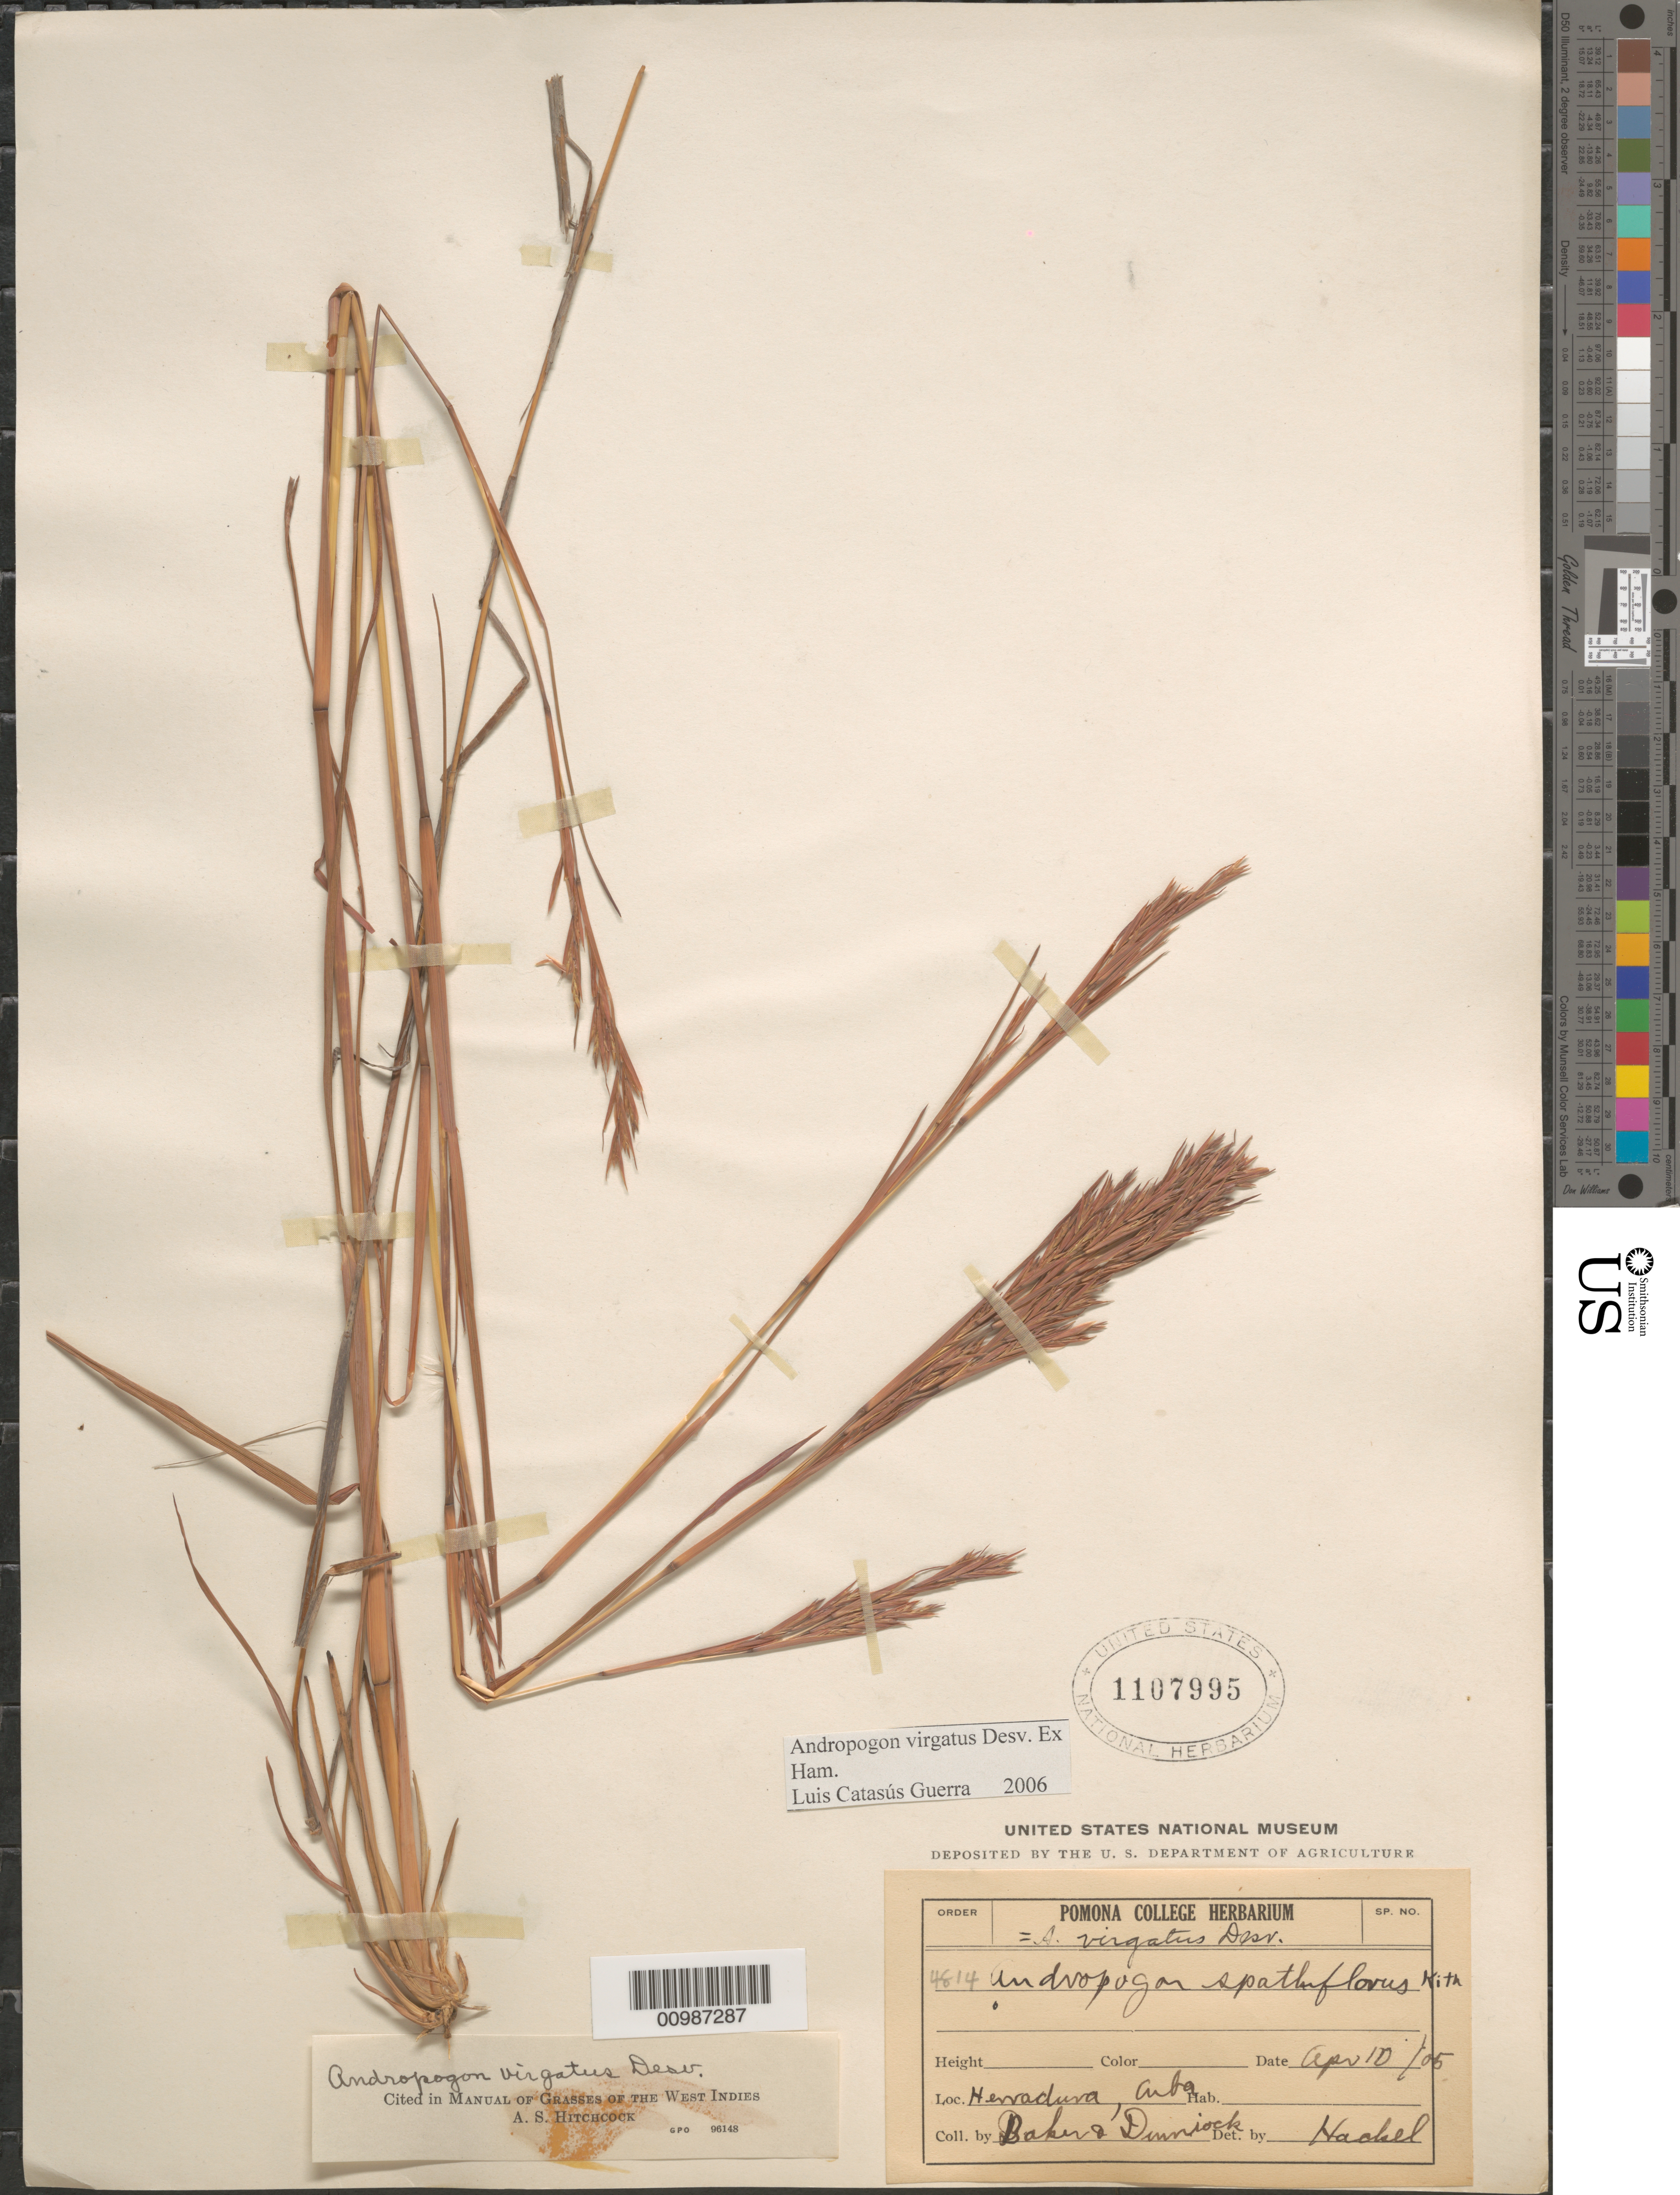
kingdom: Plantae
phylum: Tracheophyta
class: Liliopsida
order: Poales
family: Poaceae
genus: Andropogon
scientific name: Andropogon virgatus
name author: Desv. ex Ham.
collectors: C. F. Baker & -. Dimmock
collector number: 4814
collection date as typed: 10 Apr 1905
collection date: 1905-04-10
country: Cuba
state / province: Pinar del Río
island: Cuba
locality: Herradura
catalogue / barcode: US 1107995